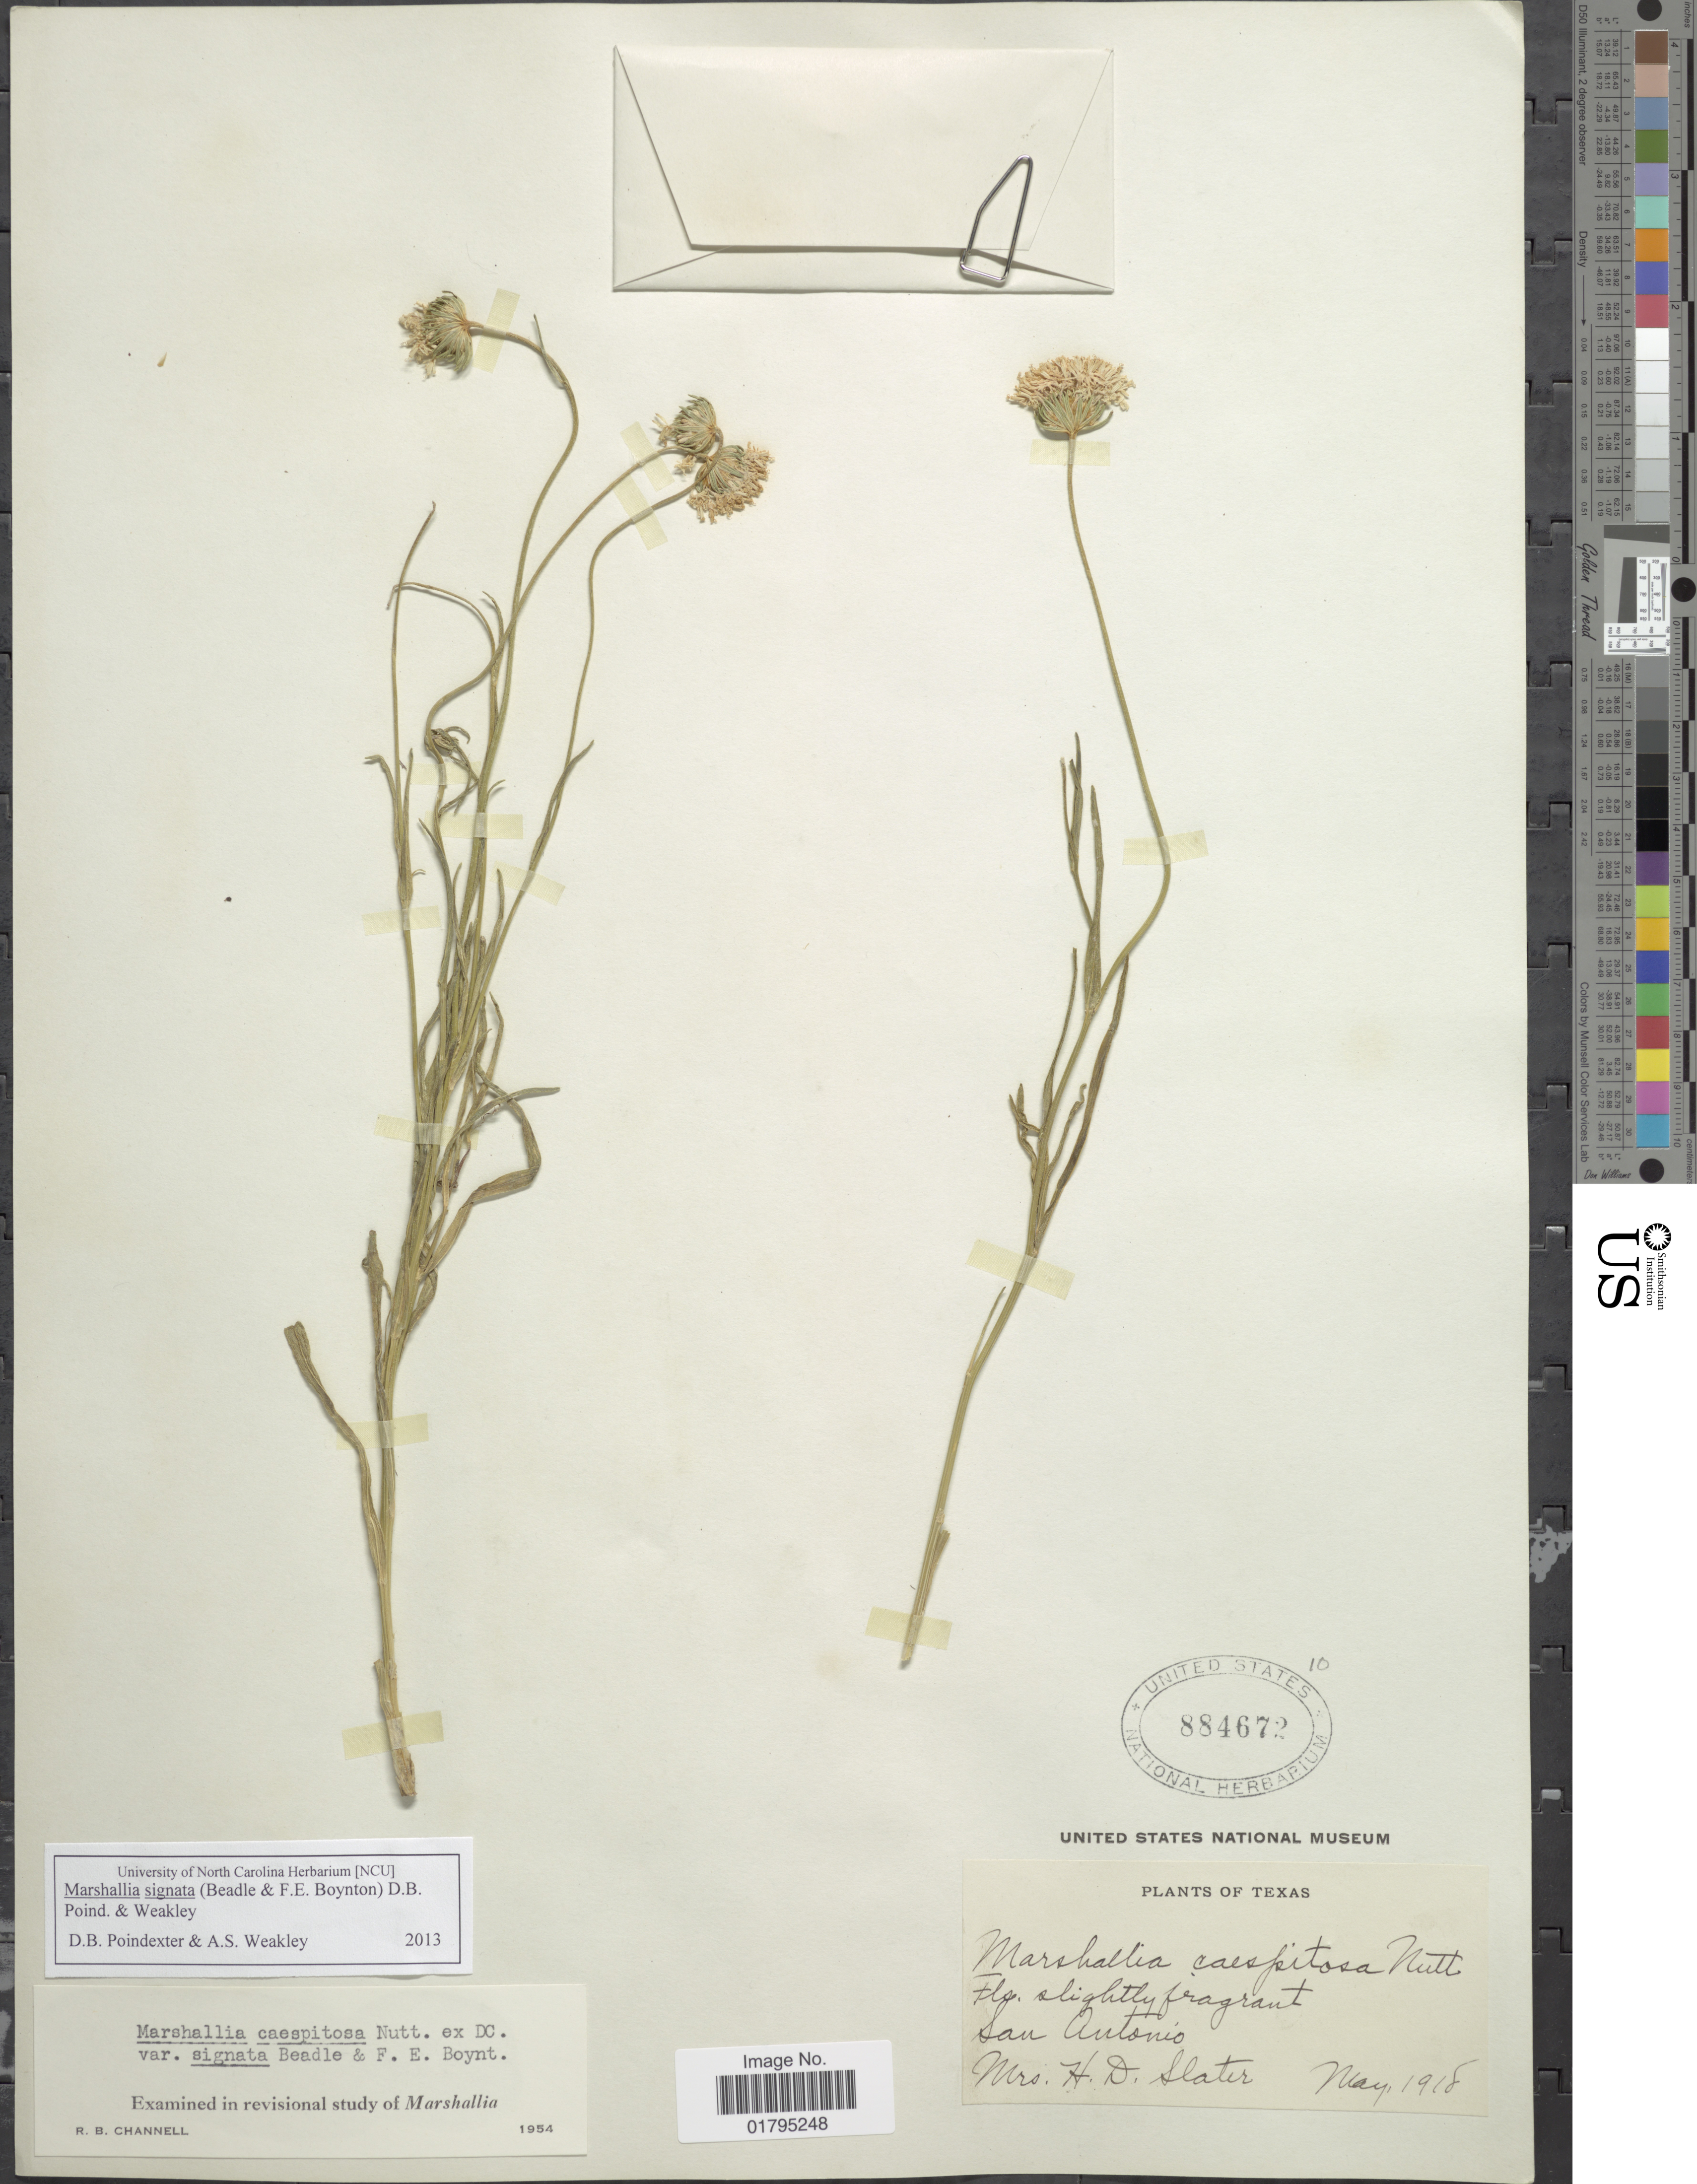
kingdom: Plantae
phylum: Tracheophyta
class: Magnoliopsida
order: Asterales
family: Asteraceae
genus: Marshallia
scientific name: Marshallia caespitosa var. signata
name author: Beadle & F.E. Boynton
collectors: H. Slater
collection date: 1918-05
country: United States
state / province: Texas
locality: San Antonio, Texas.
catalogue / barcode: US 884672